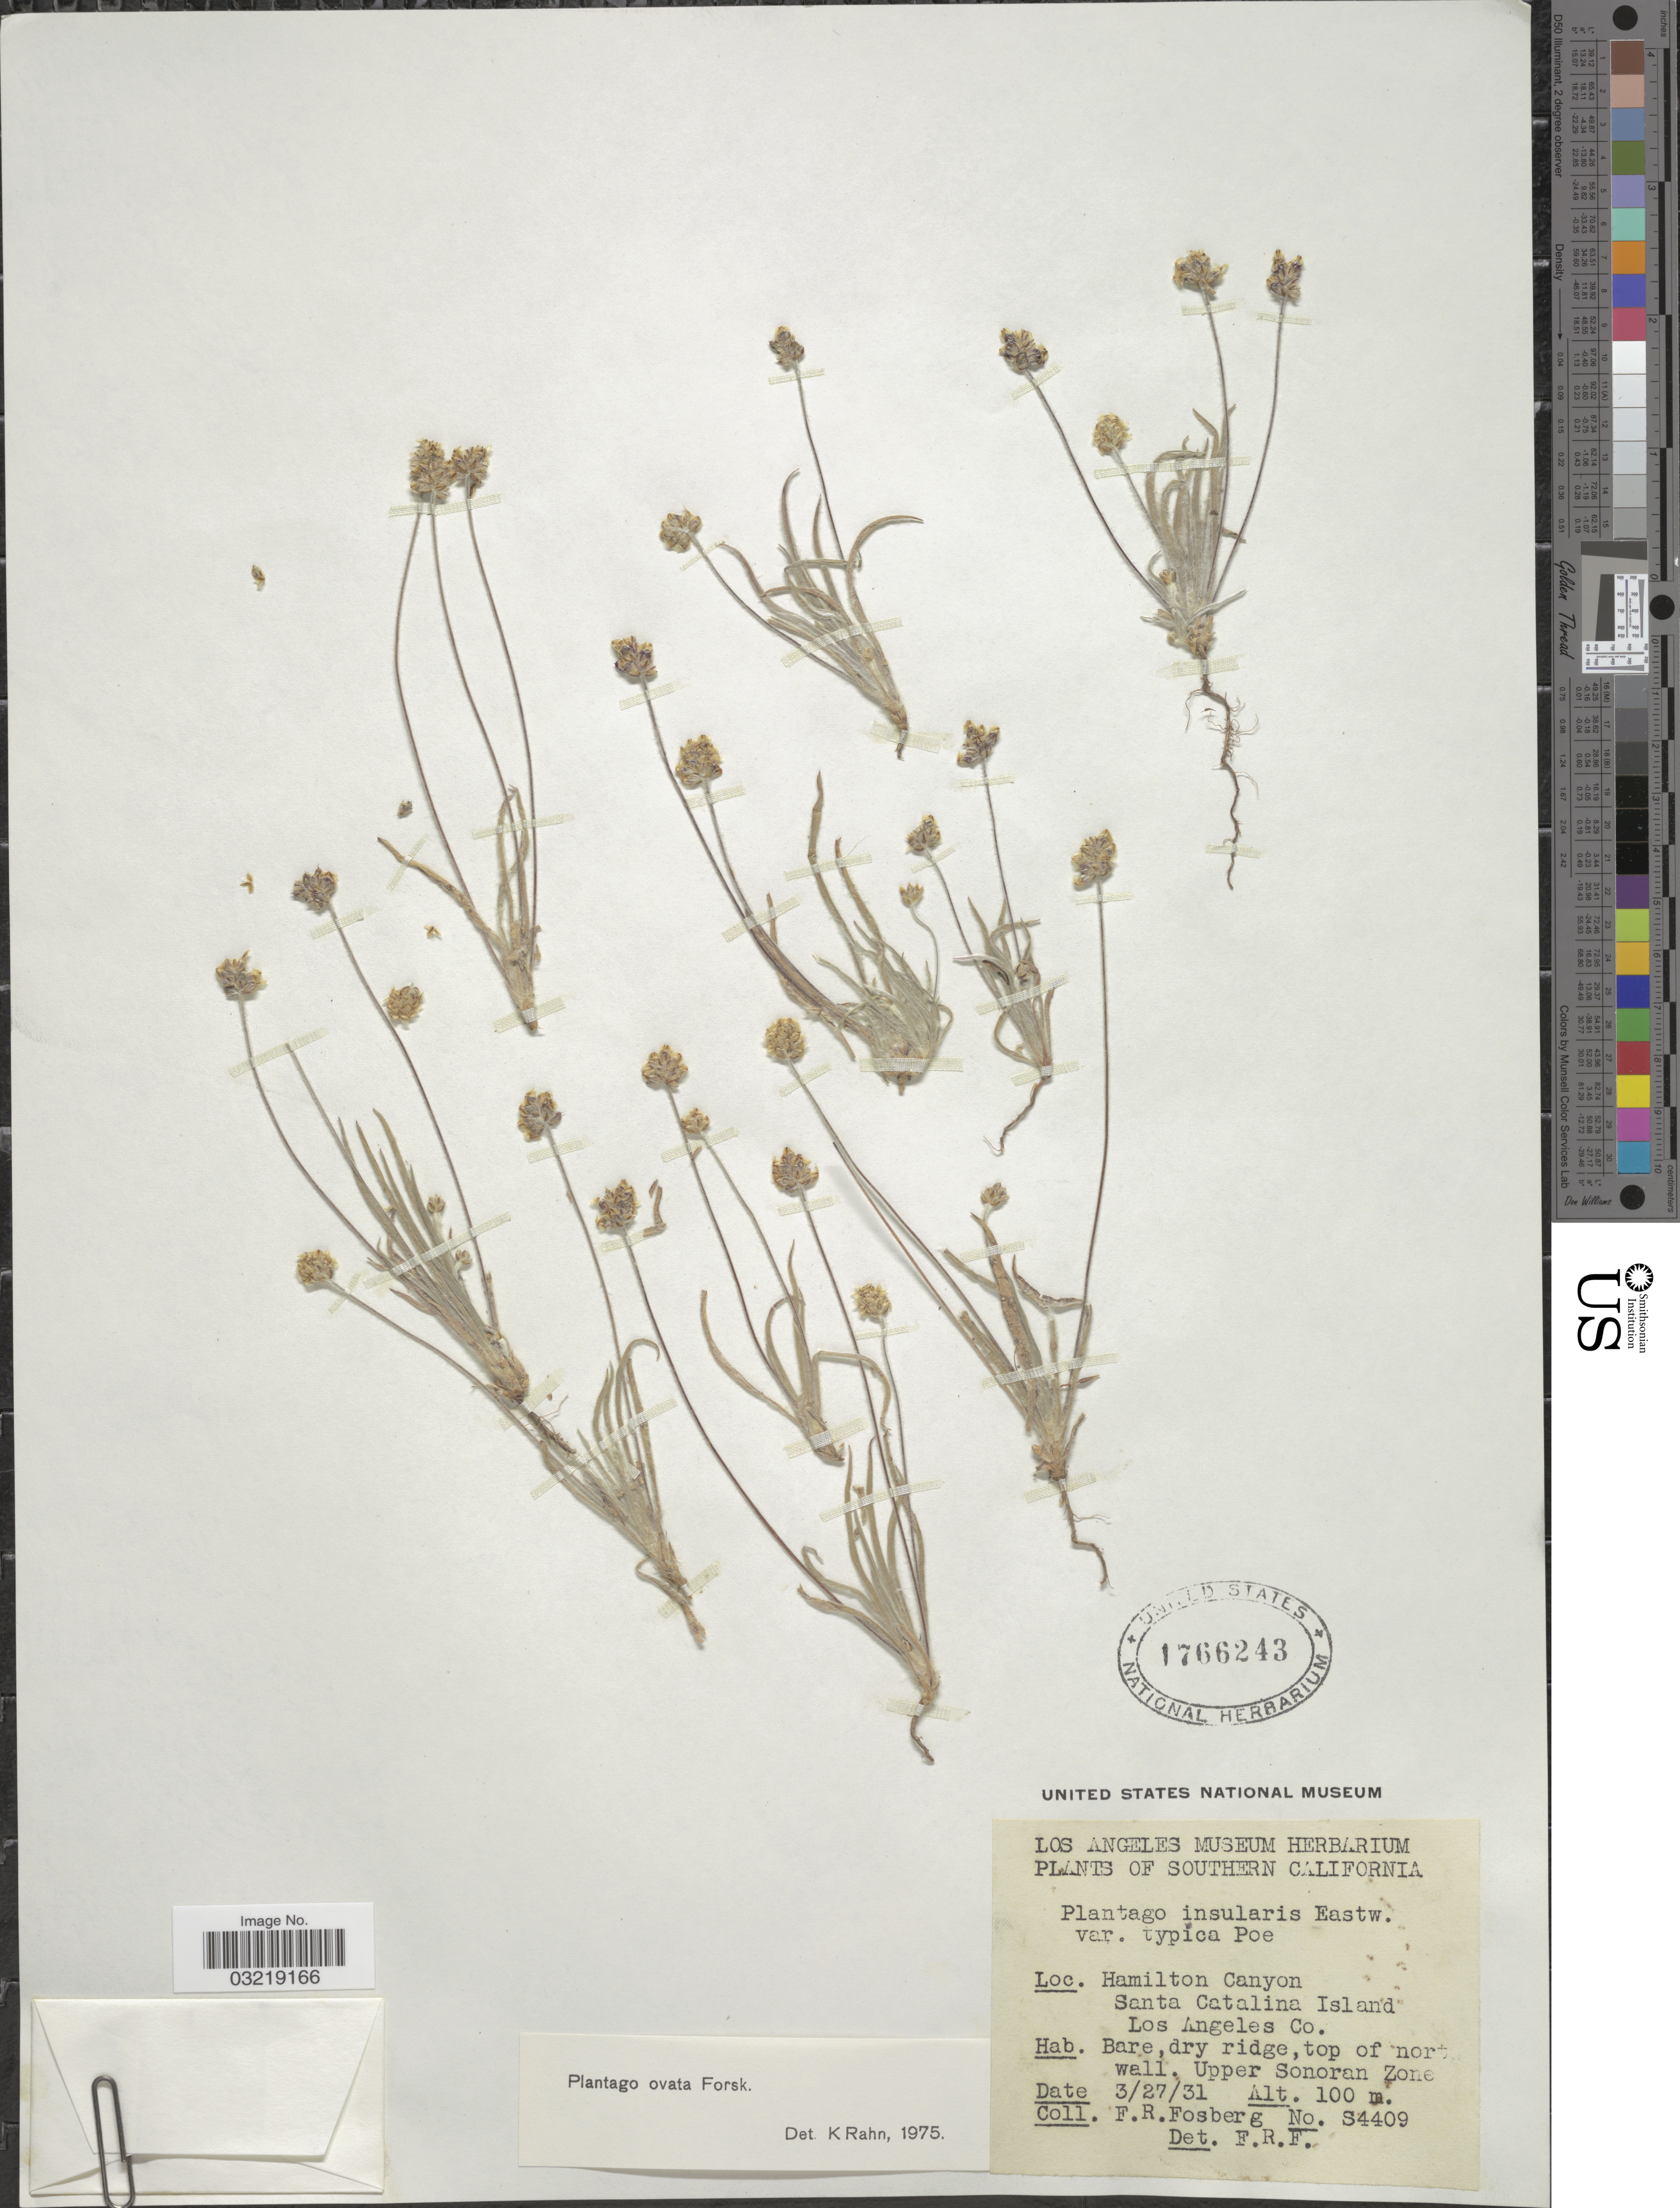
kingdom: Plantae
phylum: Tracheophyta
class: Magnoliopsida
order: Lamiales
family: Plantaginaceae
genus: Plantago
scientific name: Plantago ovata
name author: Forssk.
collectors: F. R. Fosberg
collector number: S4409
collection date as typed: Transcribed d/m/y: 27/3/31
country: United States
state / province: California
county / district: Los Angeles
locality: Southern California. Hamilton Canyon. Santa Catalina Island, Los Angeles Co. Top of north wall, Upper Sonoran Zone.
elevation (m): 100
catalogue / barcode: US 1766243